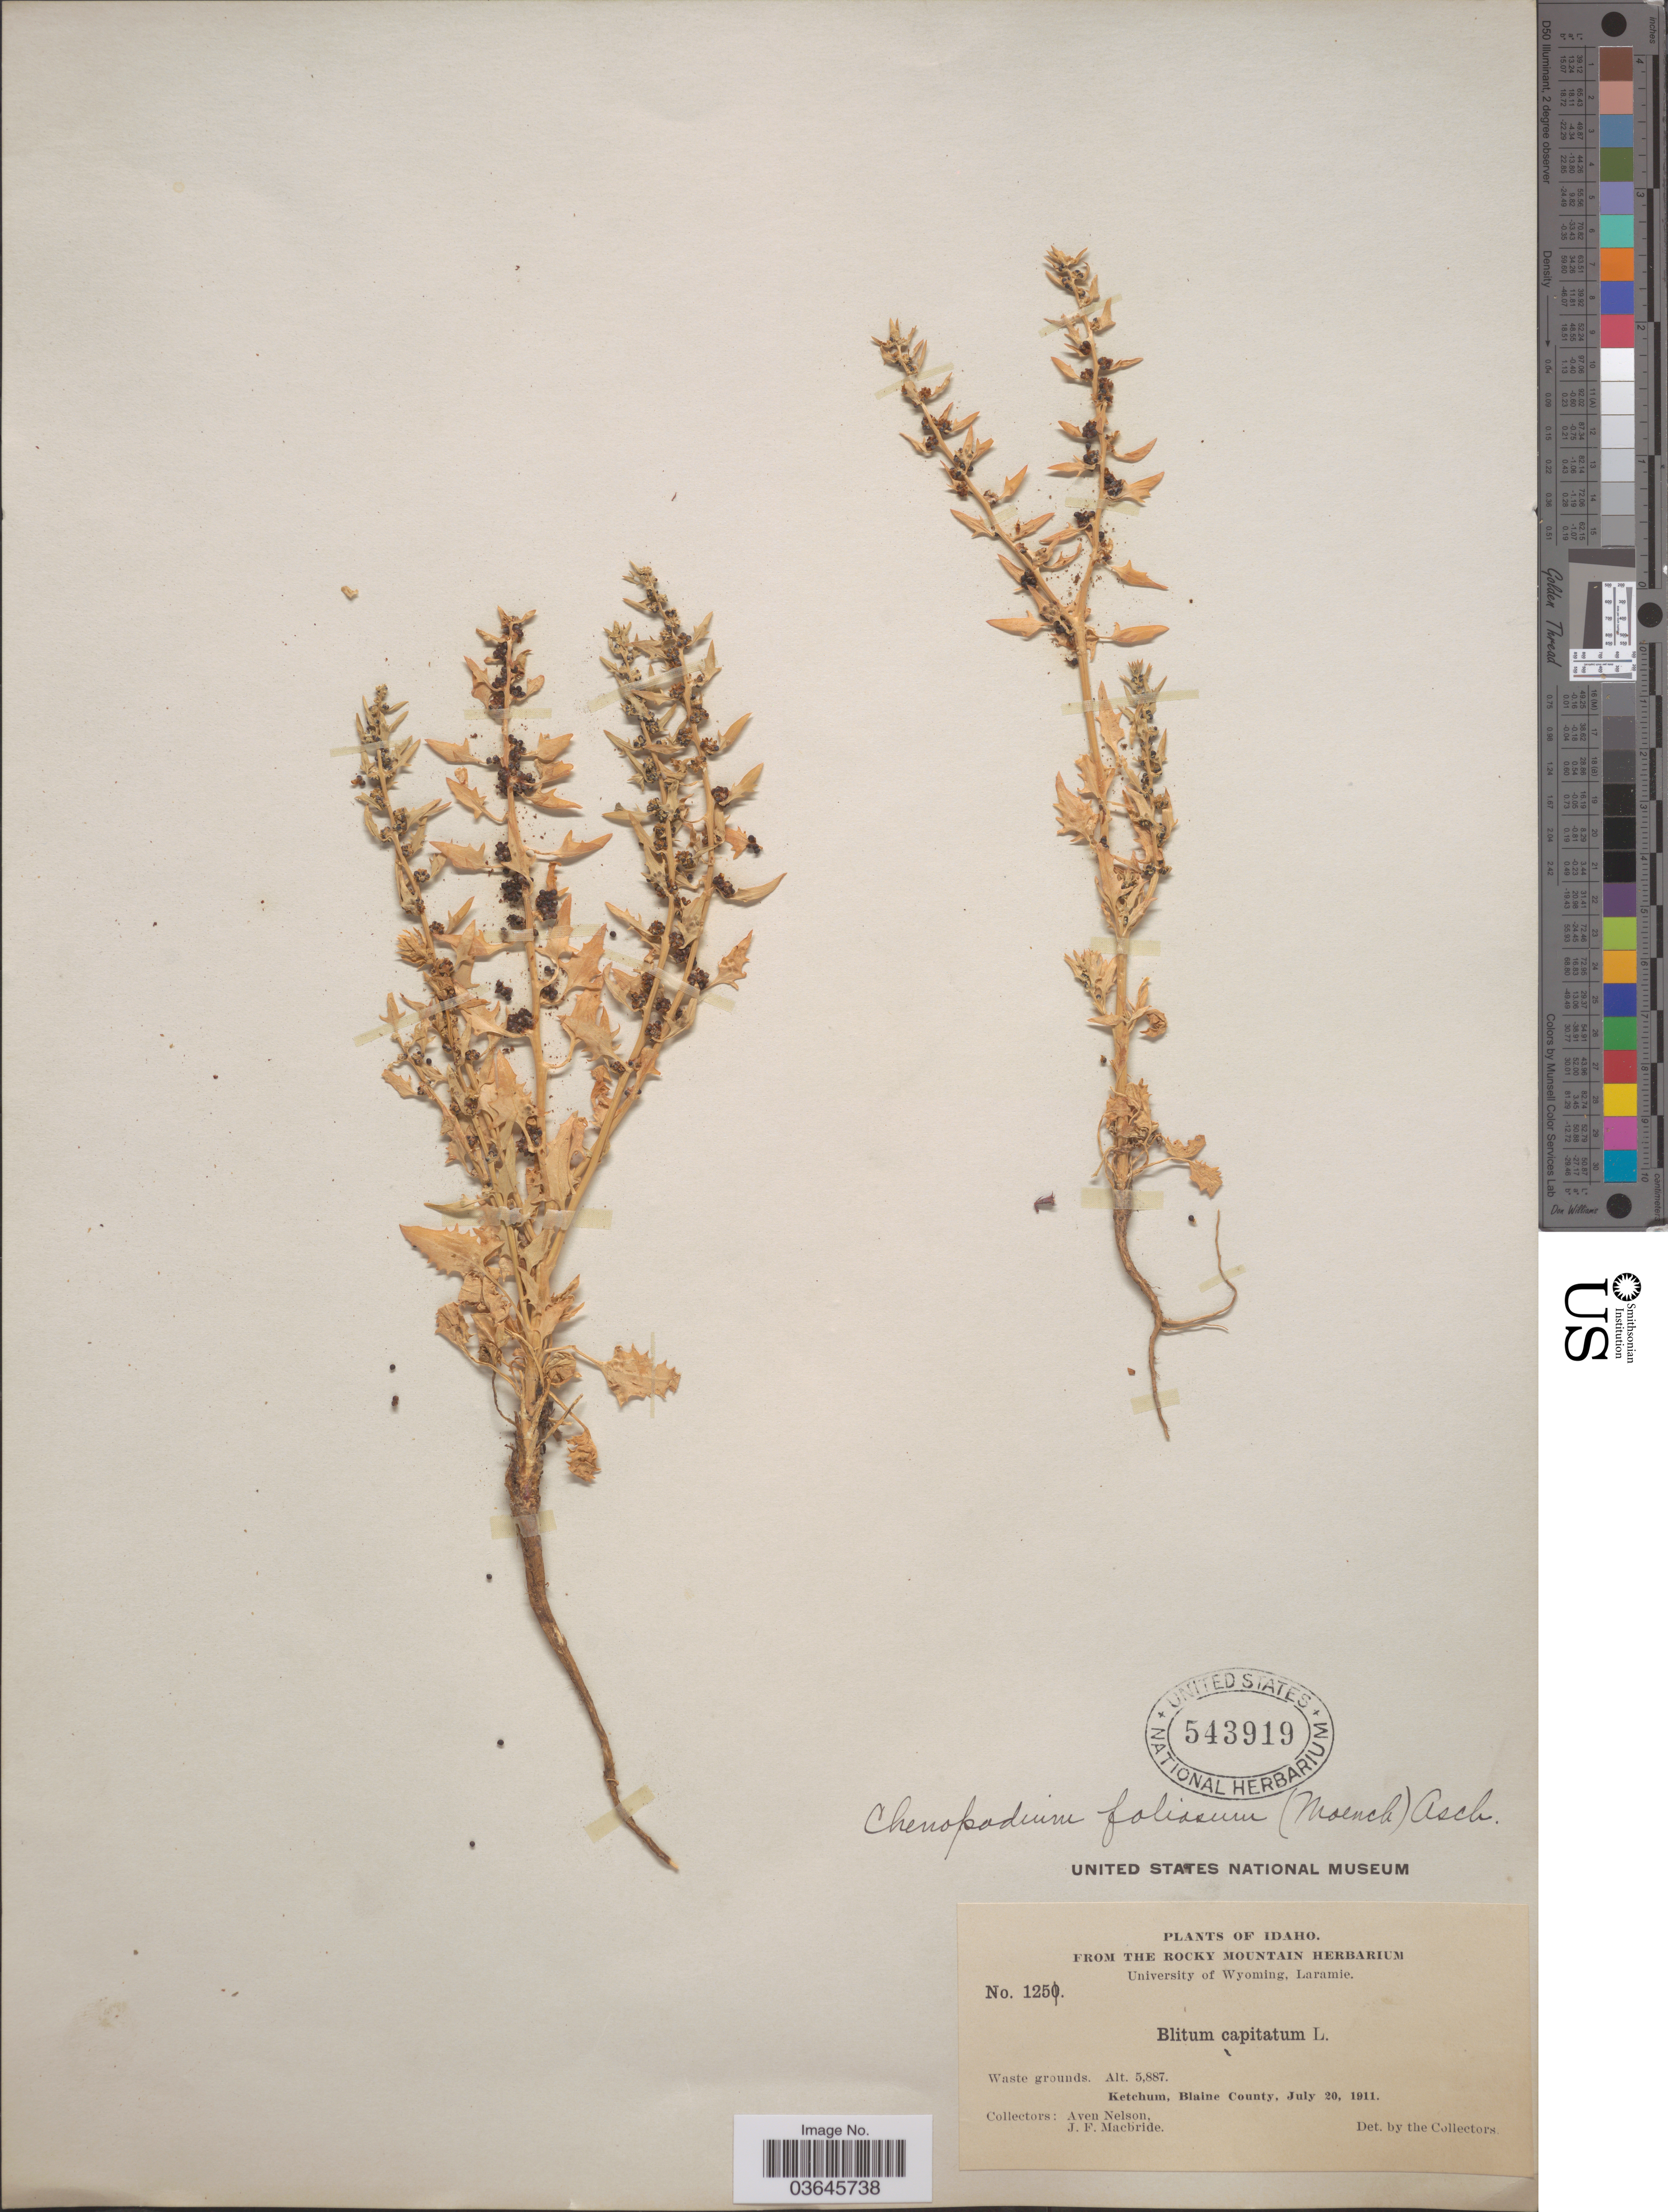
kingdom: Plantae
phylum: Tracheophyta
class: Magnoliopsida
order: Caryophyllales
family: Amaranthaceae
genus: Blitum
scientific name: Blitum virgatum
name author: L.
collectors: A. Nelson & J. F. Macbride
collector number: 1251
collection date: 1911-07-20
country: United States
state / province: Idaho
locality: Ketchum, Blaine County.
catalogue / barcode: US 543919